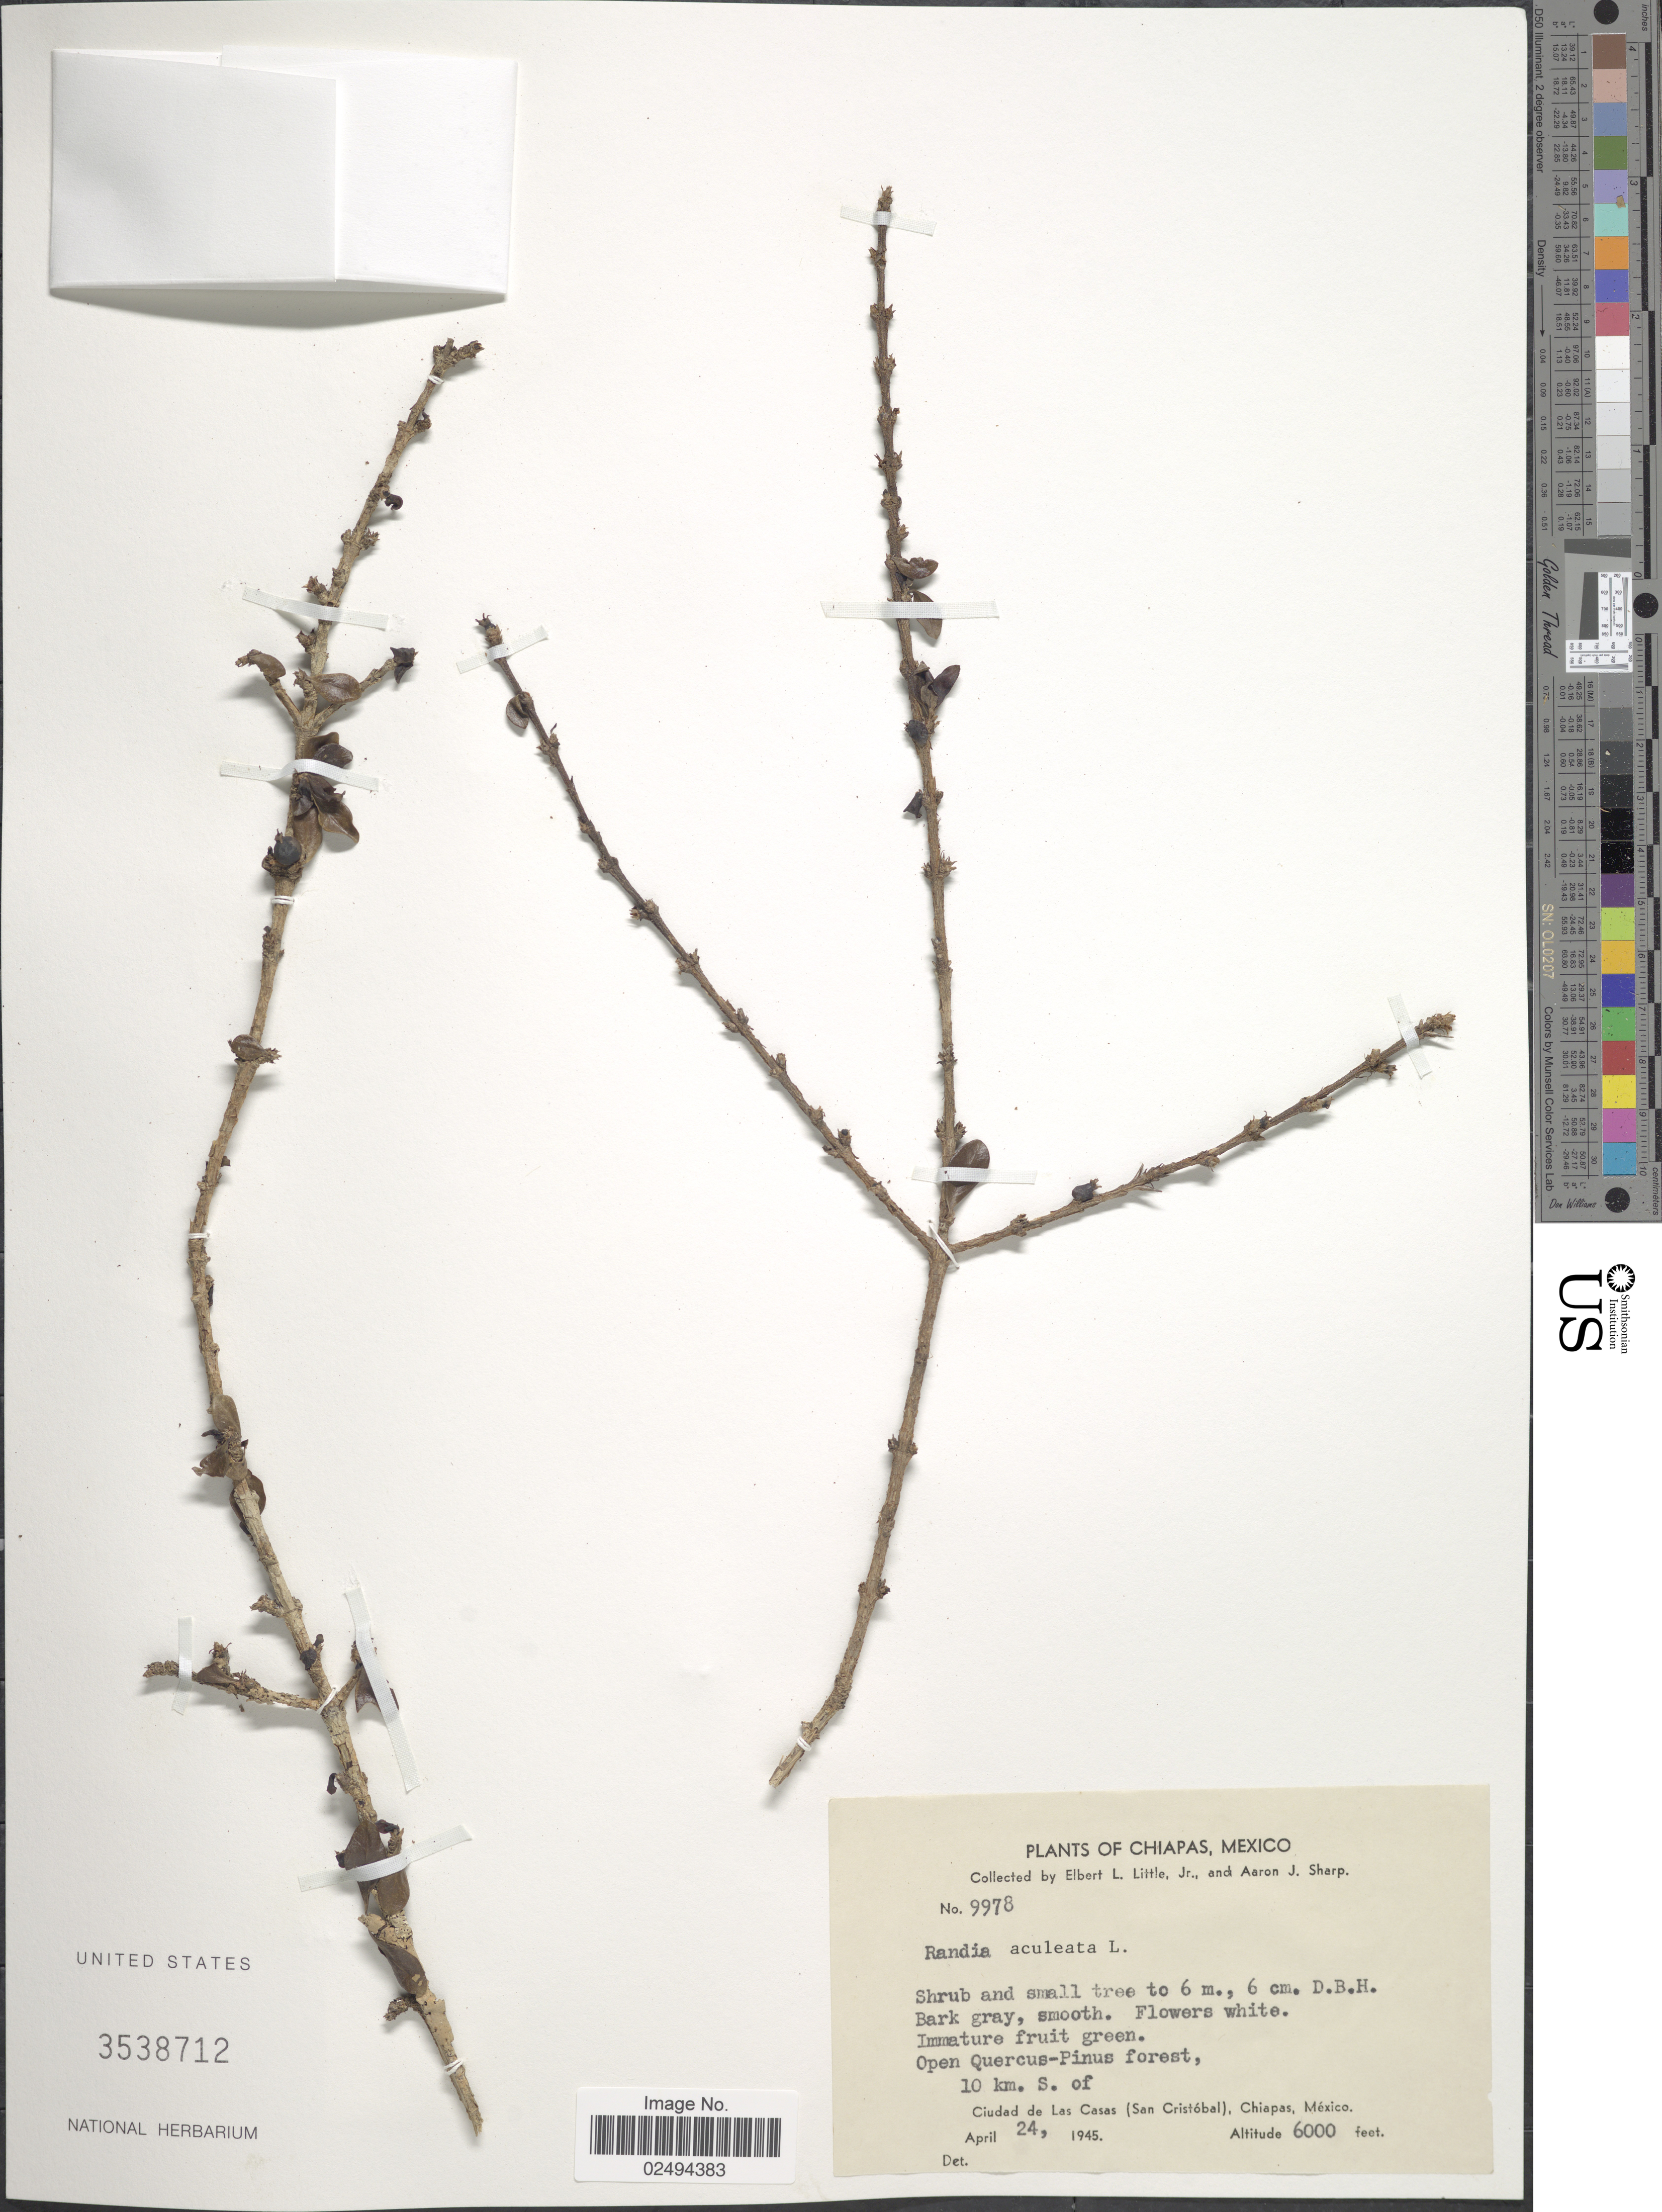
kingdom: Plantae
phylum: Tracheophyta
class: Magnoliopsida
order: Gentianales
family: Rubiaceae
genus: Randia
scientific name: Randia aculeata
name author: L.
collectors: E. L. Little & Mrs A. J. Sharp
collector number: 9978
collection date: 1945-04-24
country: Mexico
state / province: Chiapas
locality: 10 km. S. of Cuidad de Las Casas (San Cristobal)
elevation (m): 1829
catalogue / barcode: US 3538712